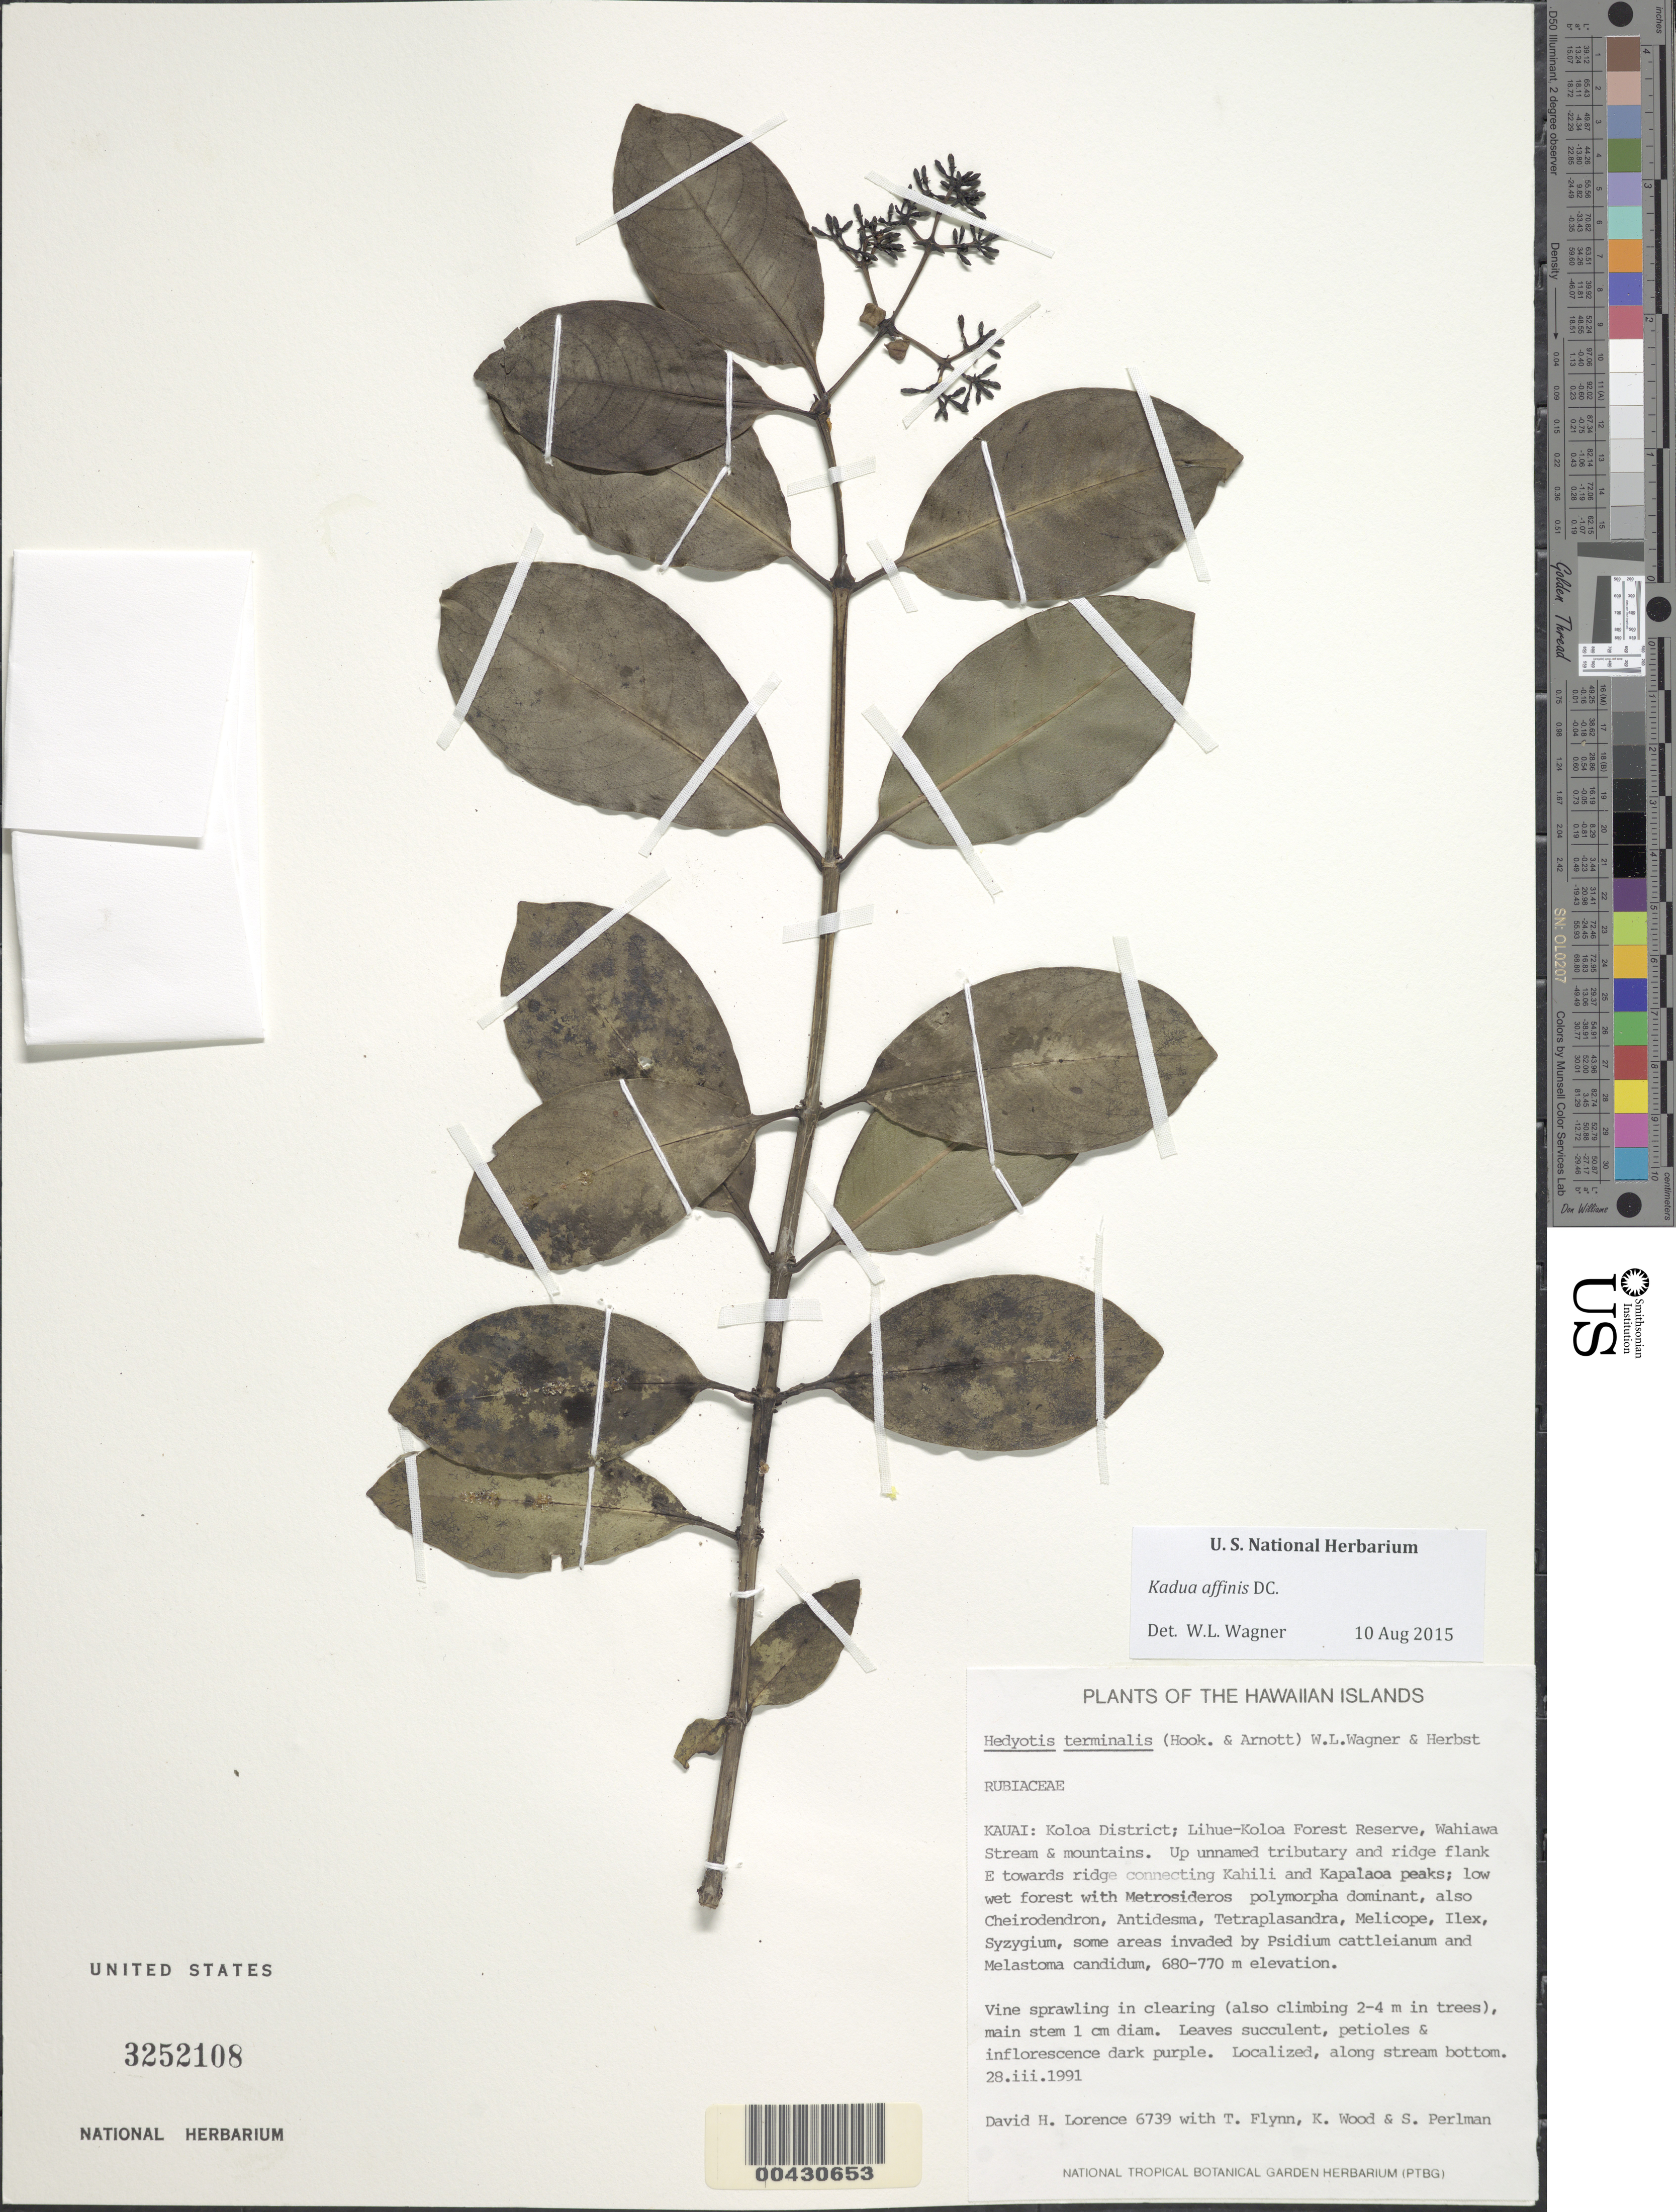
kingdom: Plantae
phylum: Tracheophyta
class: Magnoliopsida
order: Gentianales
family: Rubiaceae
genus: Kadua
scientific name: Kadua affinis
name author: DC.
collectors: D. Lorence, T. W. Flynn, K. Wood & S. P. Perlman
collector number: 6739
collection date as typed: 28 Mar 1991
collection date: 1991-03-28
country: United States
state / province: Hawaii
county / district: Kauai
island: Kaua'i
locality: Koloa Dist.; Lihue-Koloa Frst. Rsrv. Wahiawa Strm. & Mtns. Ridge flank E towards ridge connecting Kahili & Kapalaoa Peaks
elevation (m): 680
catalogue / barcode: US 3252108